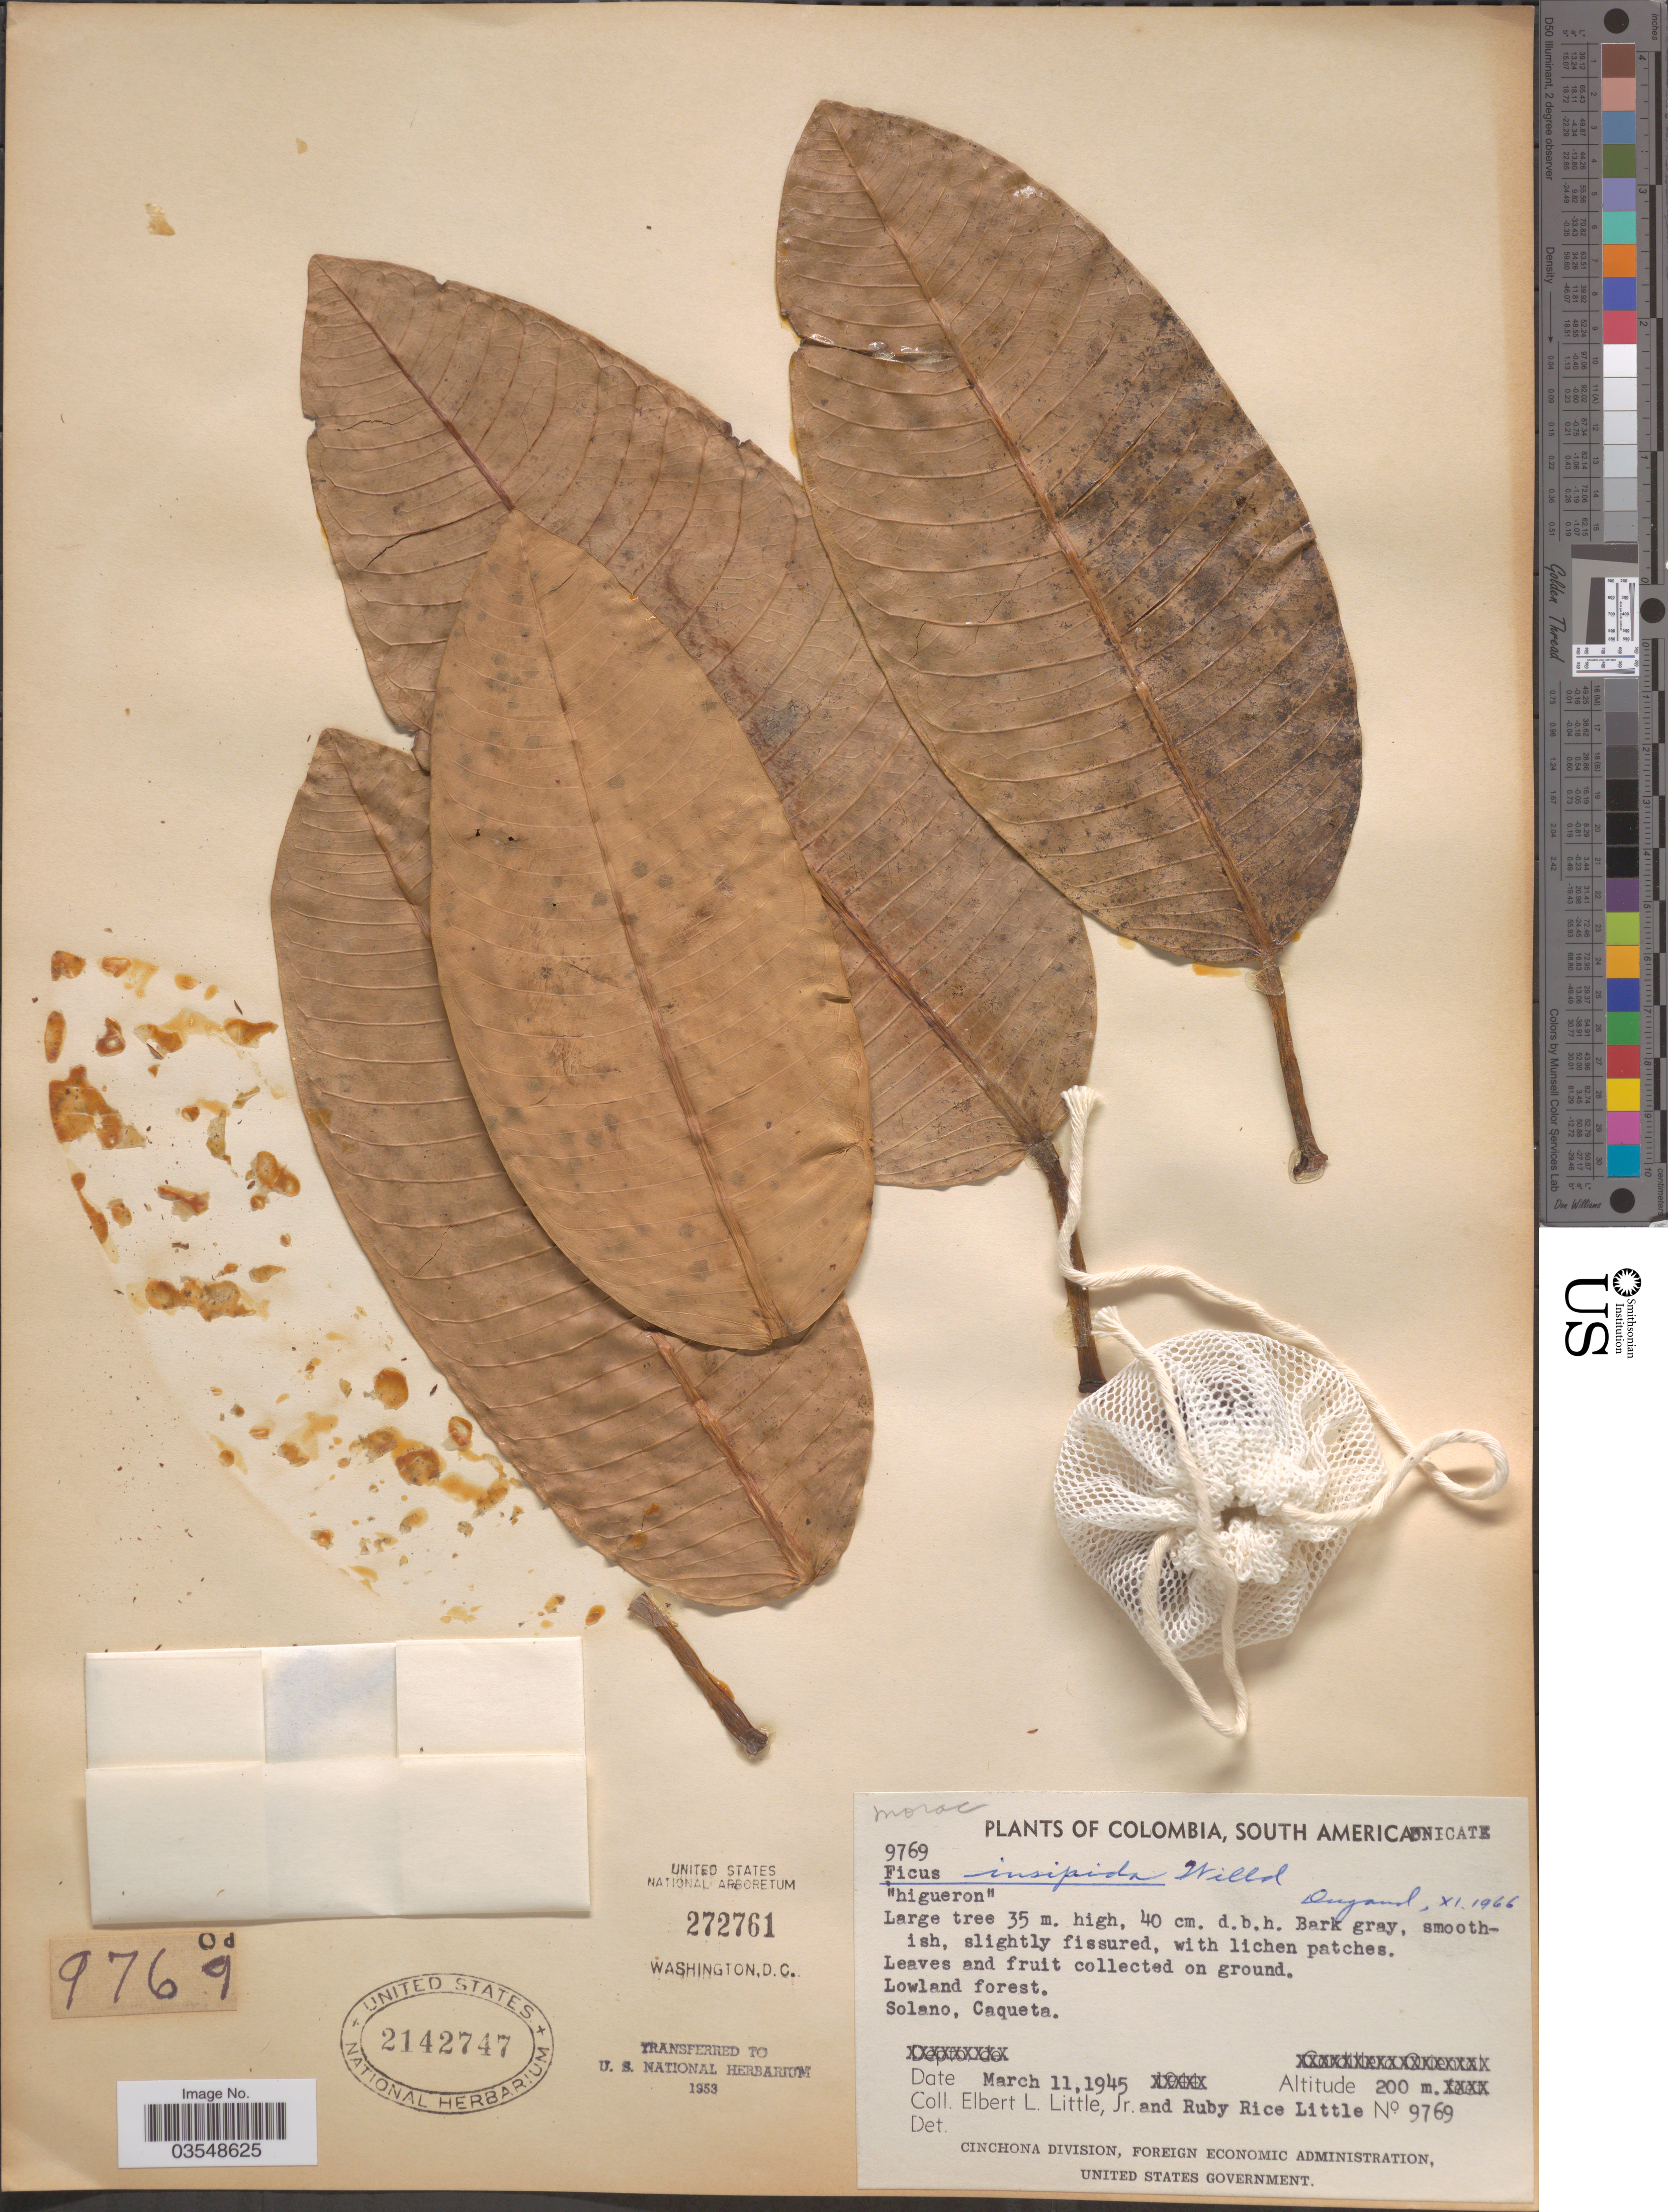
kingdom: Plantae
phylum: Tracheophyta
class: Magnoliopsida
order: Rosales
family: Moraceae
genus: Ficus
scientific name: Ficus insipida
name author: Willd.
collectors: E. L. Little & R. R. Little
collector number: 9769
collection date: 1945-03-11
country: Colombia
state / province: Caquetá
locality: Solano.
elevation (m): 200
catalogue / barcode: US 2142747